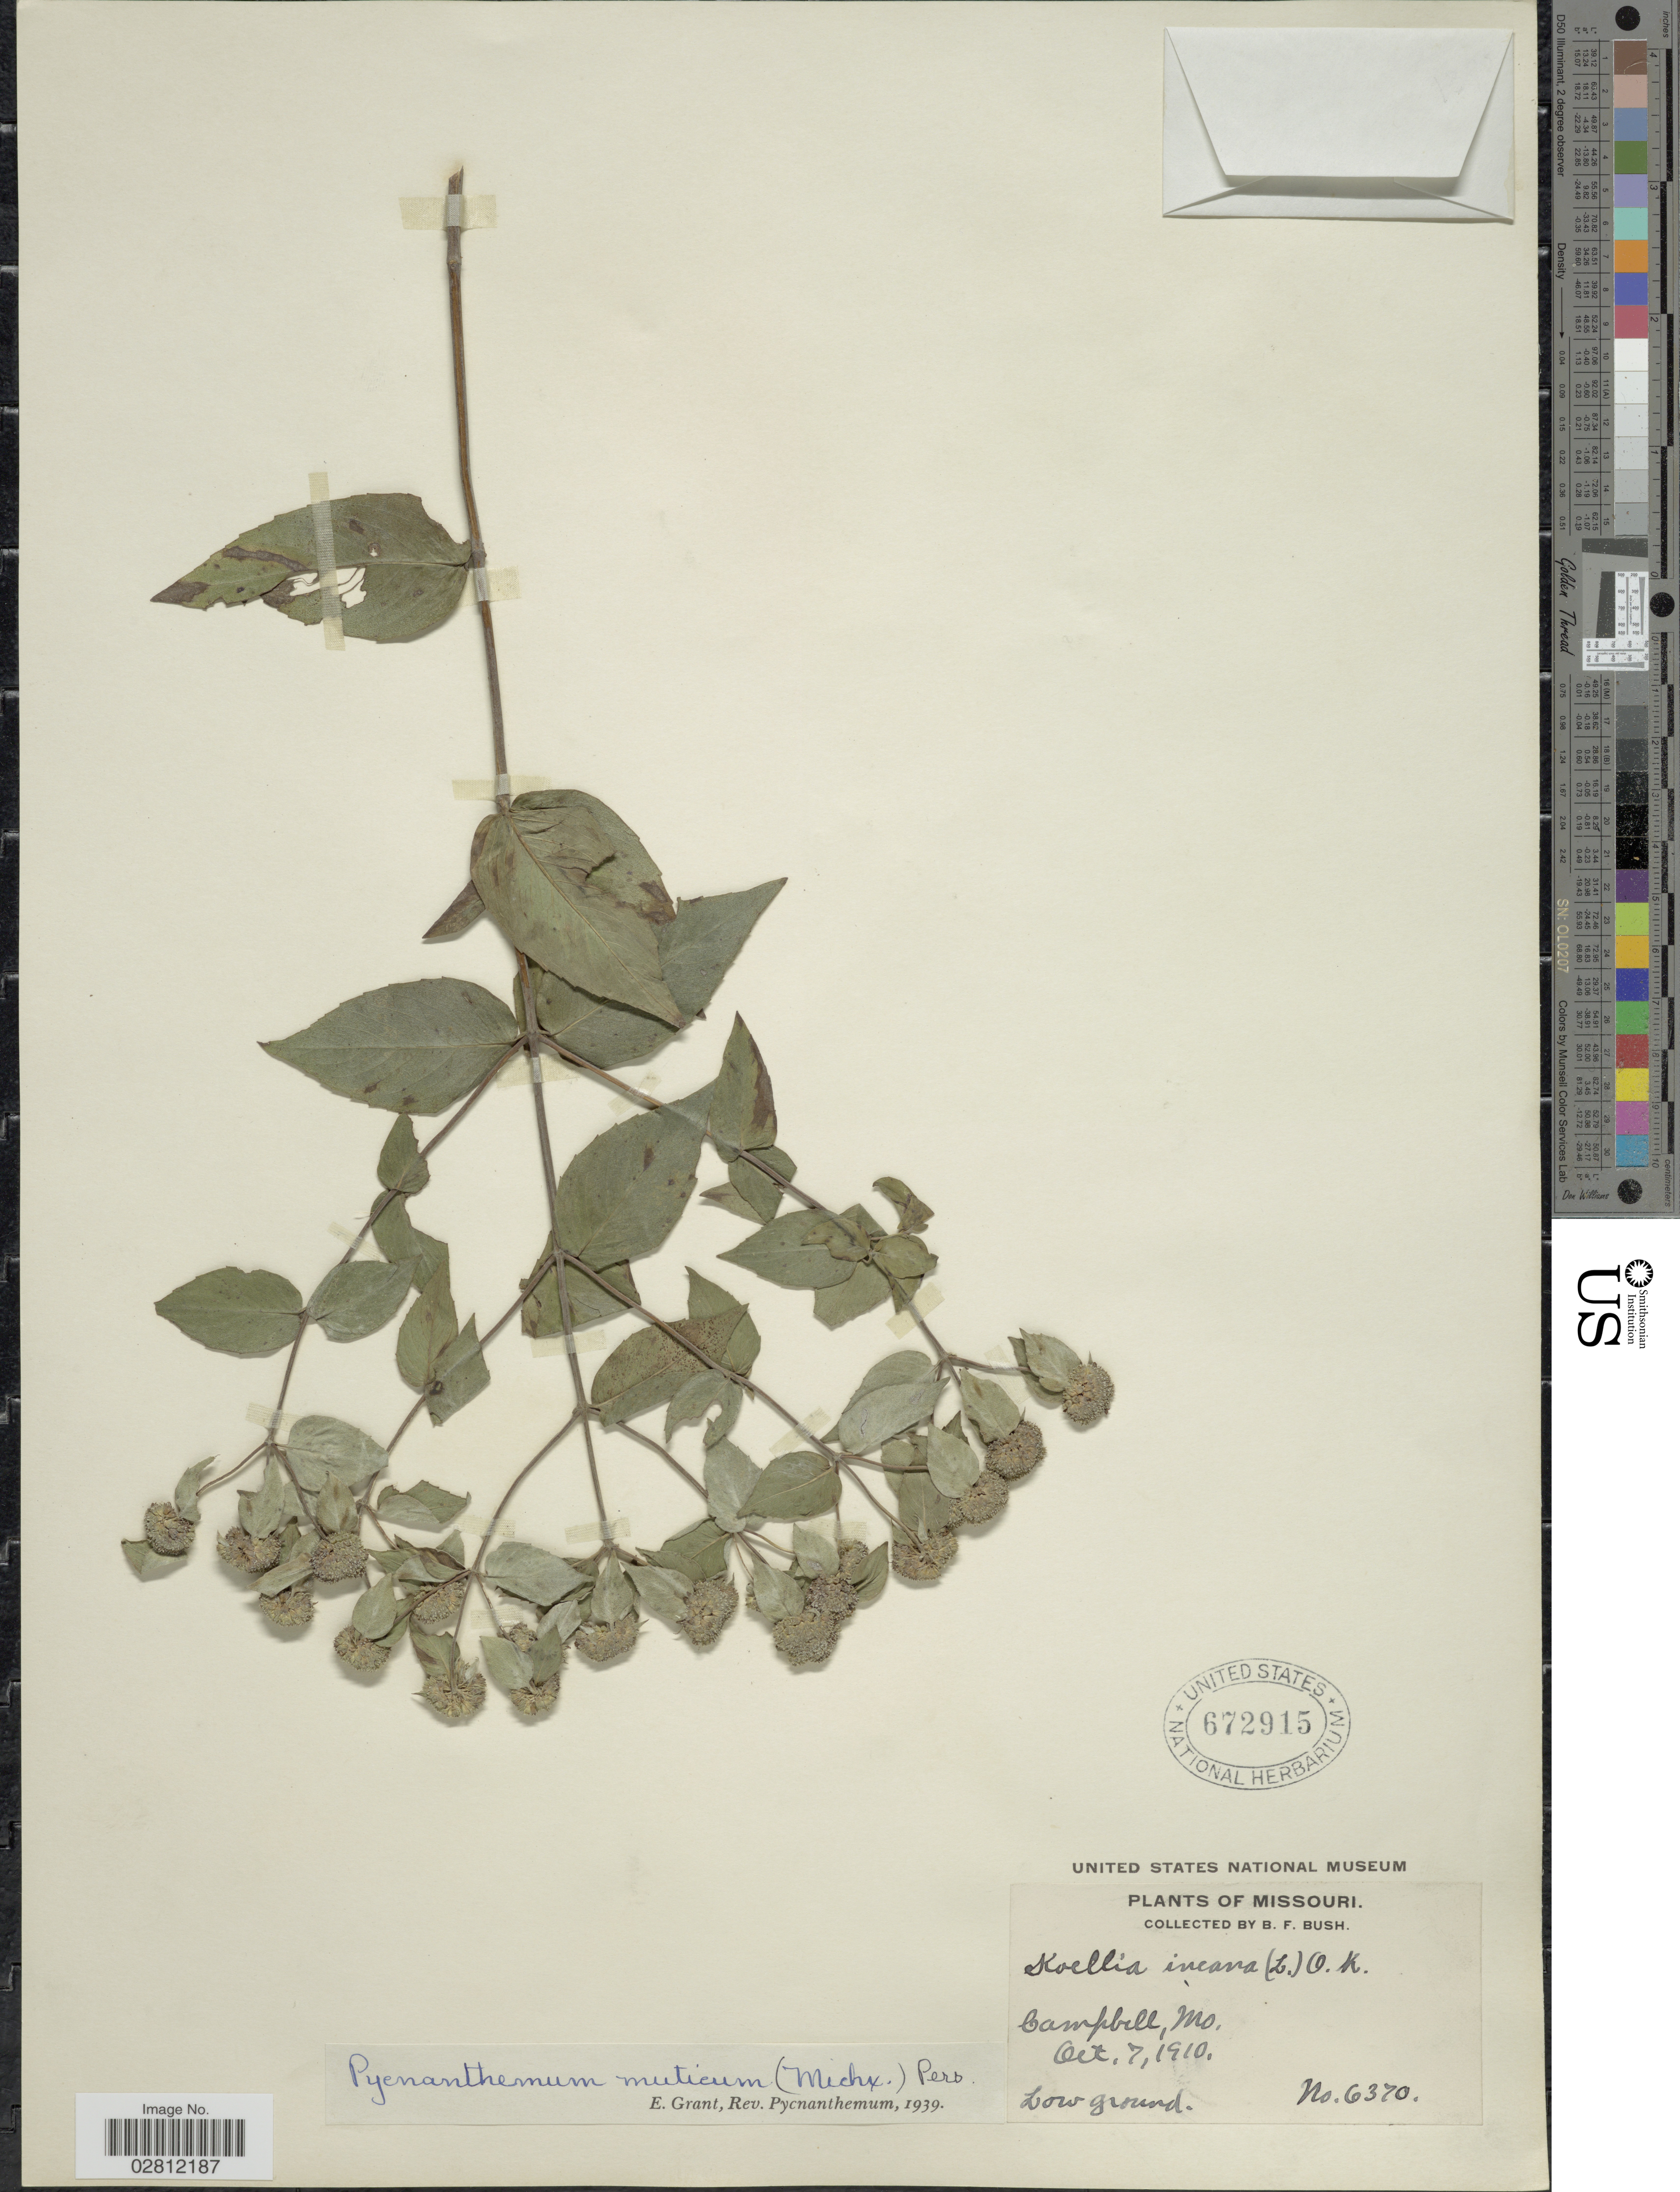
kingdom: Plantae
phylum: Tracheophyta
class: Magnoliopsida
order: Lamiales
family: Lamiaceae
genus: Pycnanthemum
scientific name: Pycnanthemum muticum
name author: (Michx.) Pers.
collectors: B. F. Bush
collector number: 6370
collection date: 1910-10-07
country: United States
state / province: Missouri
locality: Campbell.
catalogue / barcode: US 672915